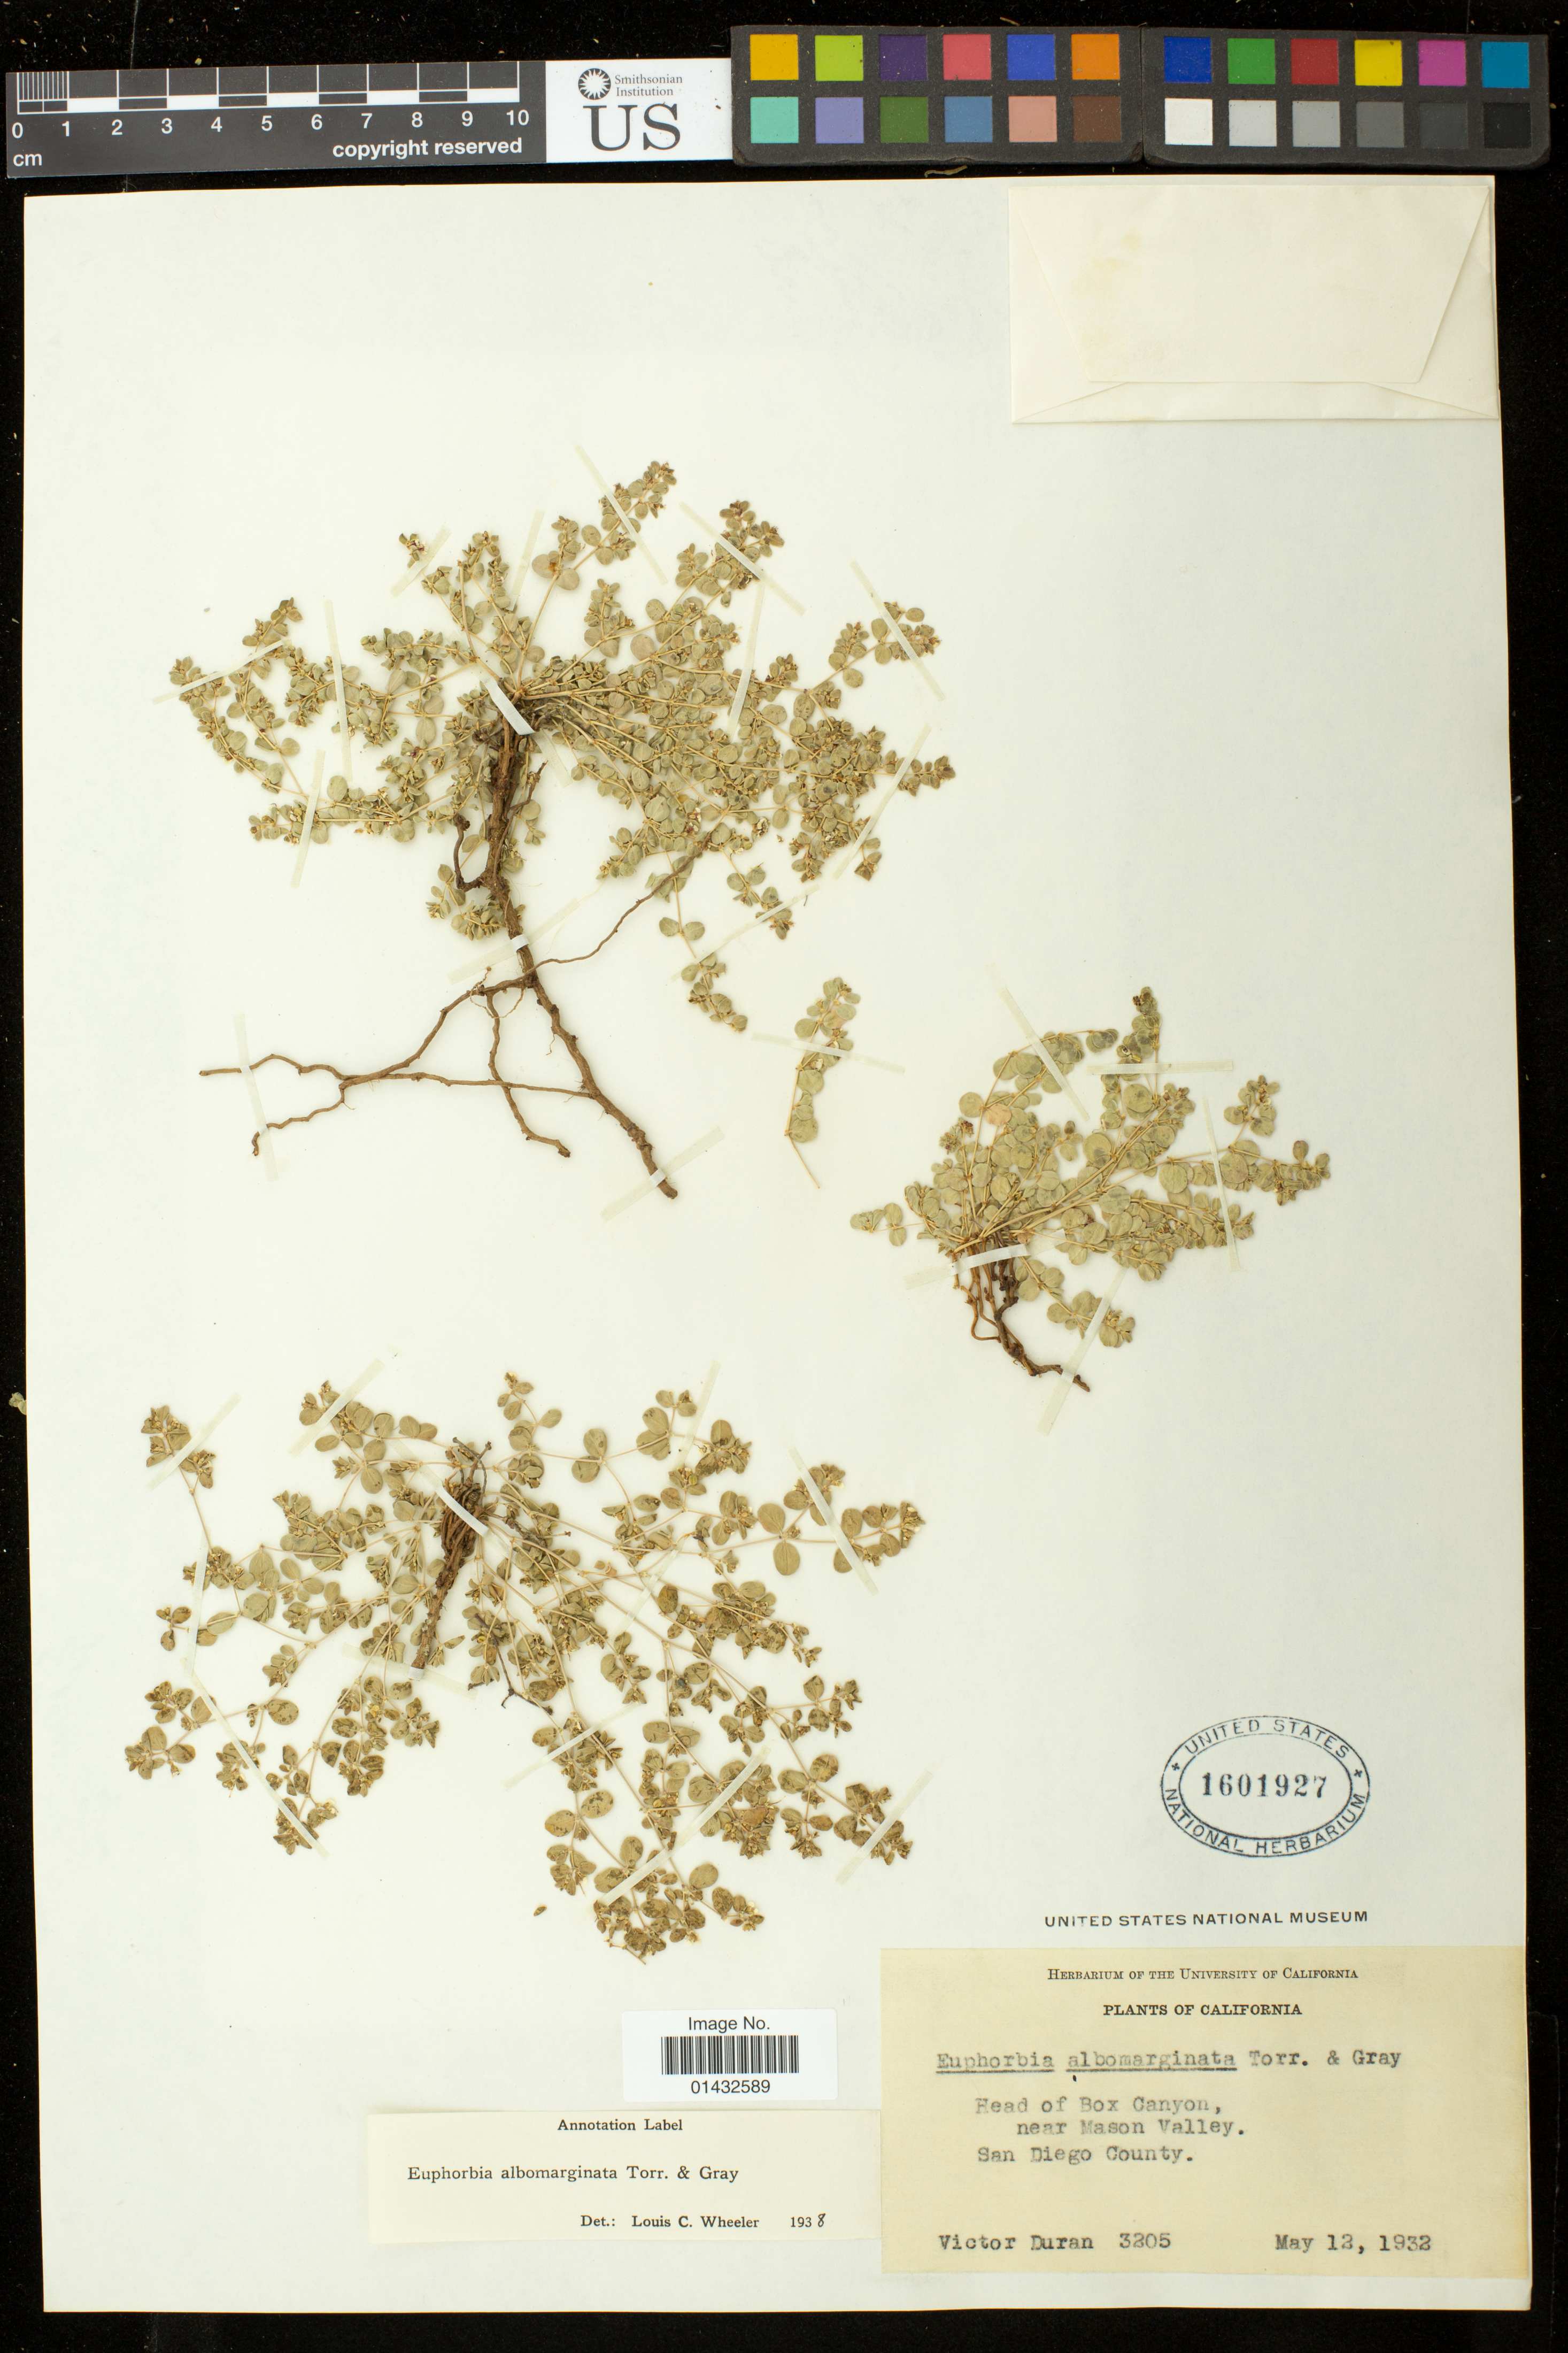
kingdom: Plantae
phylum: Tracheophyta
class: Magnoliopsida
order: Malpighiales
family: Euphorbiaceae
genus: Euphorbia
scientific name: Euphorbia albomarginata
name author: Torr. & A. Gray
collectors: V. Duran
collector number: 3205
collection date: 1932-05-12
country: United States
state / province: California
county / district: San Diego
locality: Head of Box Canyon near Mason Valley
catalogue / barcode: US 1601927